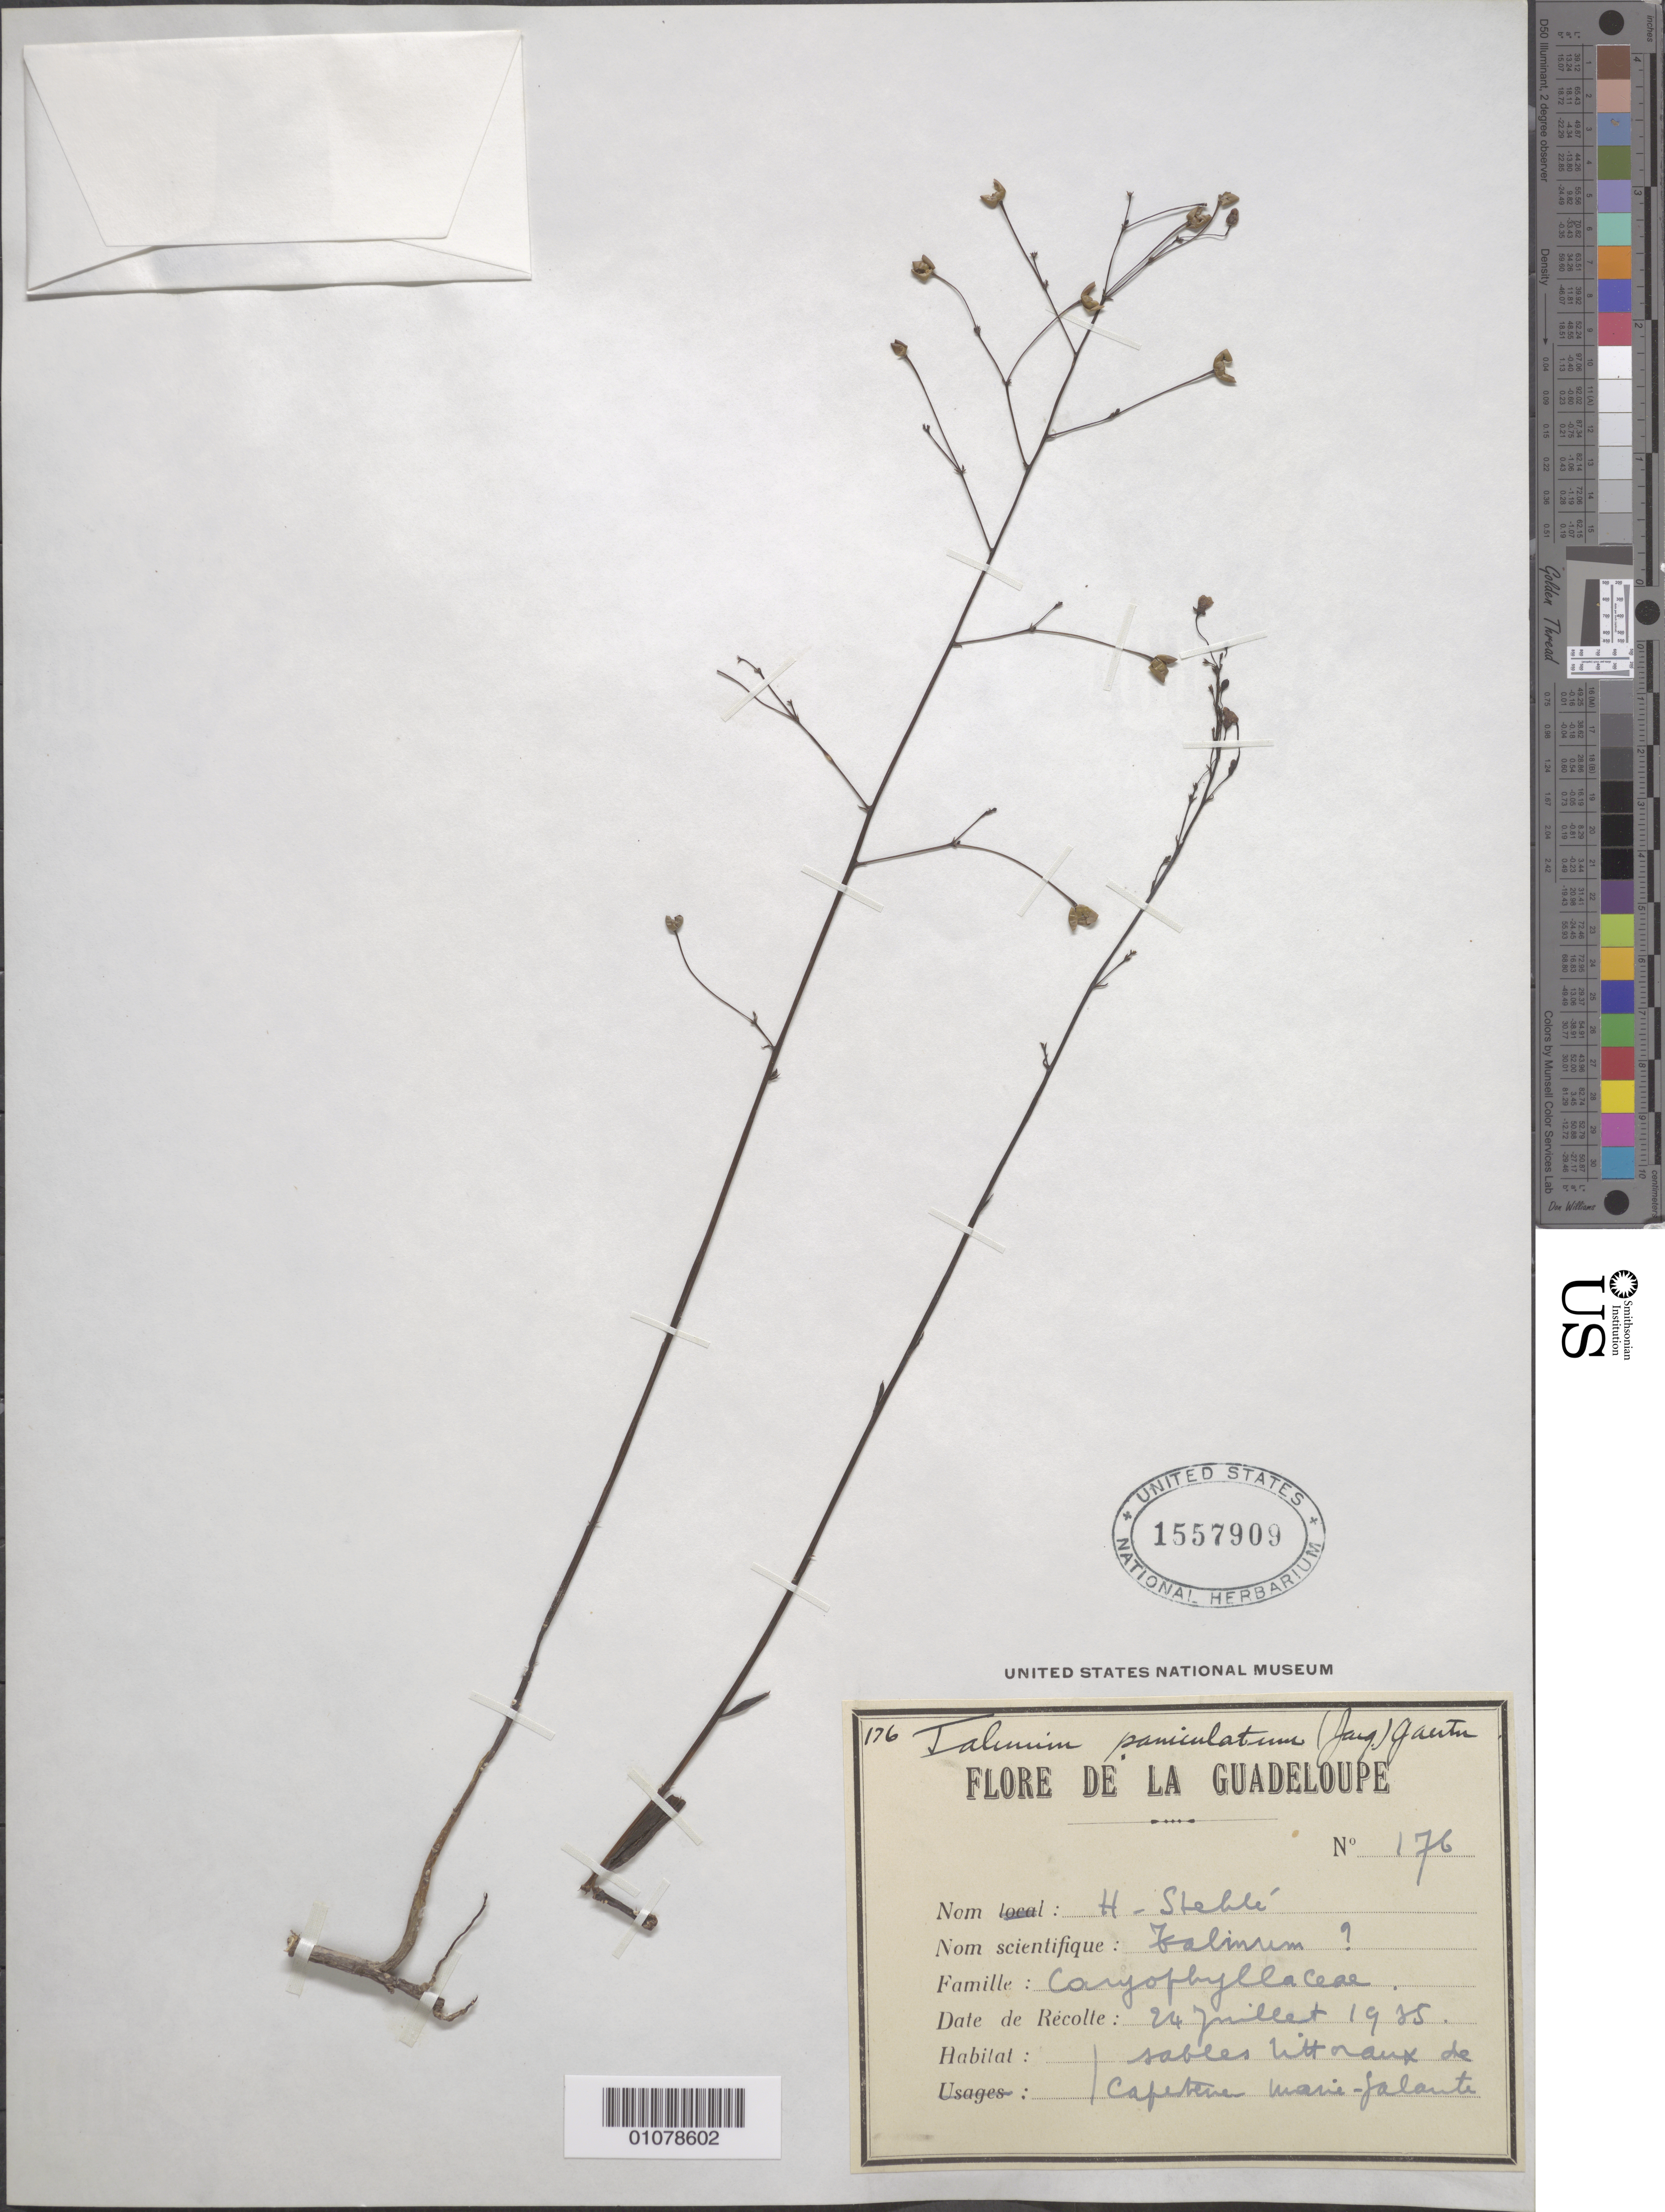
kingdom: Plantae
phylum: Tracheophyta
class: Magnoliopsida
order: Caryophyllales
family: Talinaceae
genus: Talinum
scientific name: Talinum paniculatum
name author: (Jacq.) Gaertn.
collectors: H. Stehlé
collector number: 176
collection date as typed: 24 Jul 1935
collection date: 1935-07-24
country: Guadeloupe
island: Marie Galante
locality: Marie-Galante Capesterre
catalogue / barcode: US 1557909